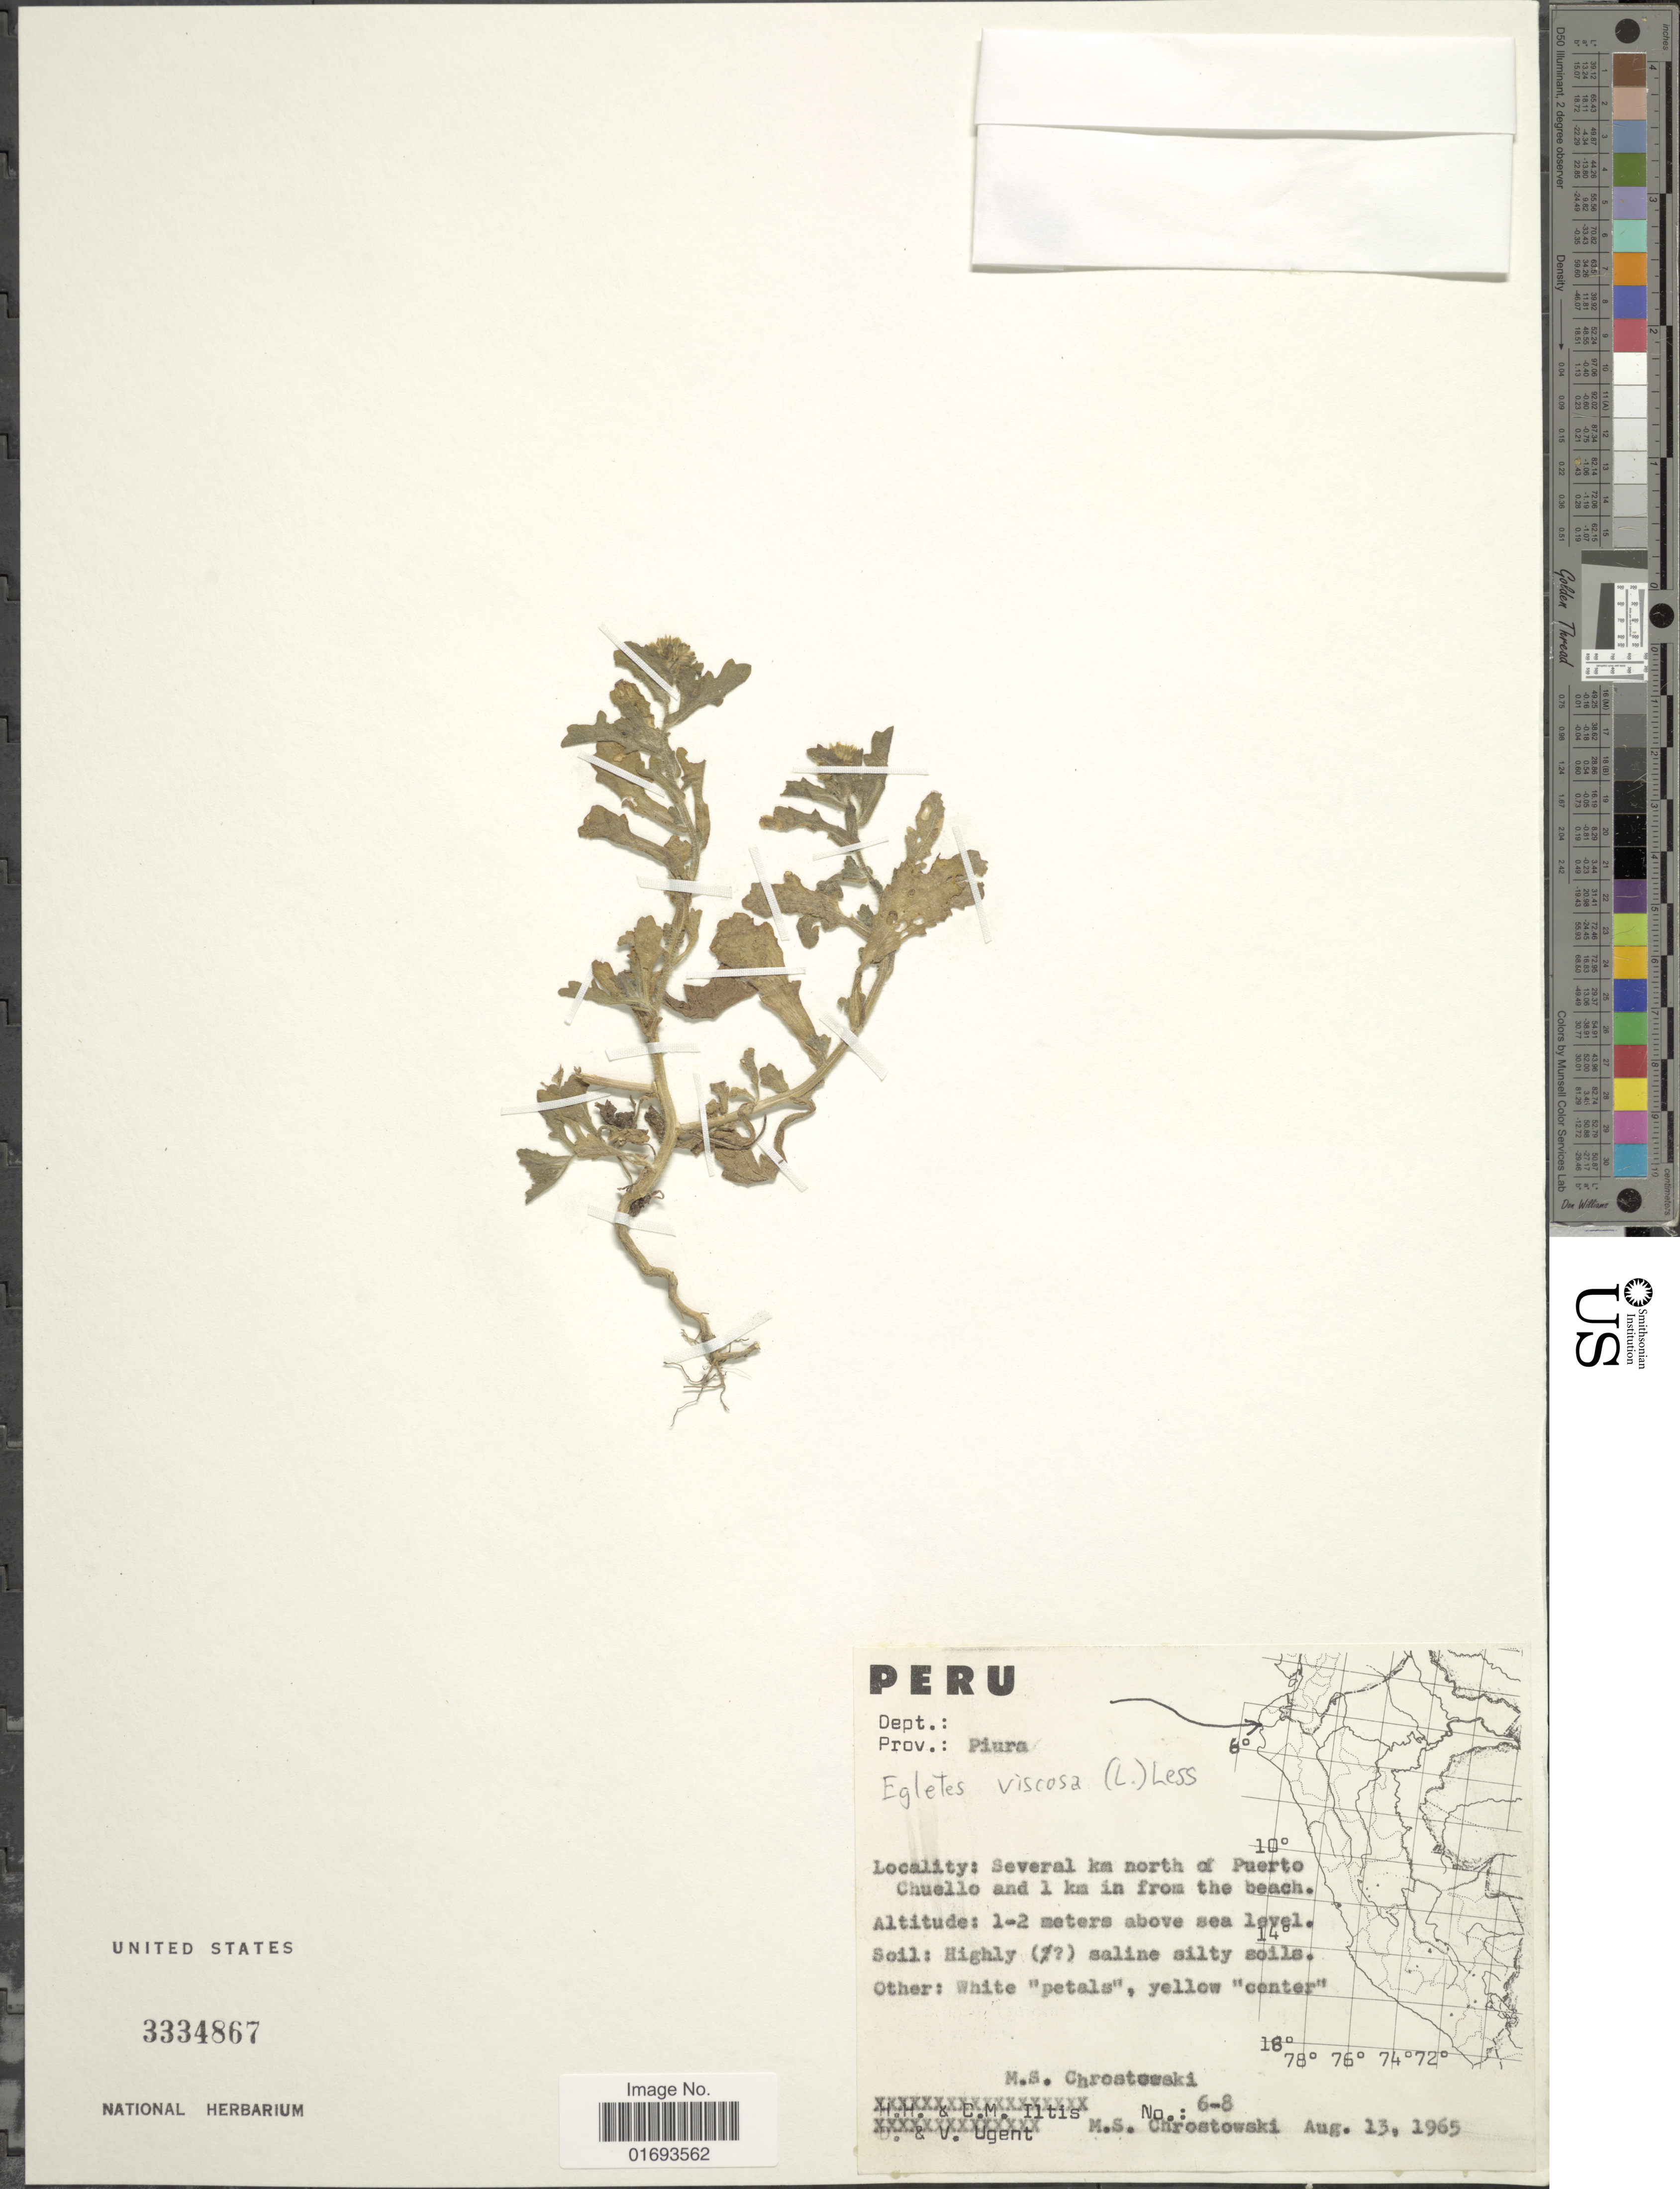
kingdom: Plantae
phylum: Tracheophyta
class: Magnoliopsida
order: Asterales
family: Asteraceae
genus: Egletes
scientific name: Egletes viscosa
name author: (L.) Less.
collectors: M. Chrostowski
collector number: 6-8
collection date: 1965-08-13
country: Peru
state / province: Piura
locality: Peru. Dept.: Prov.: Piura. Several km north of Puerto Chuello and 1 km in from the beach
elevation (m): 1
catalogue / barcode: US 3334867